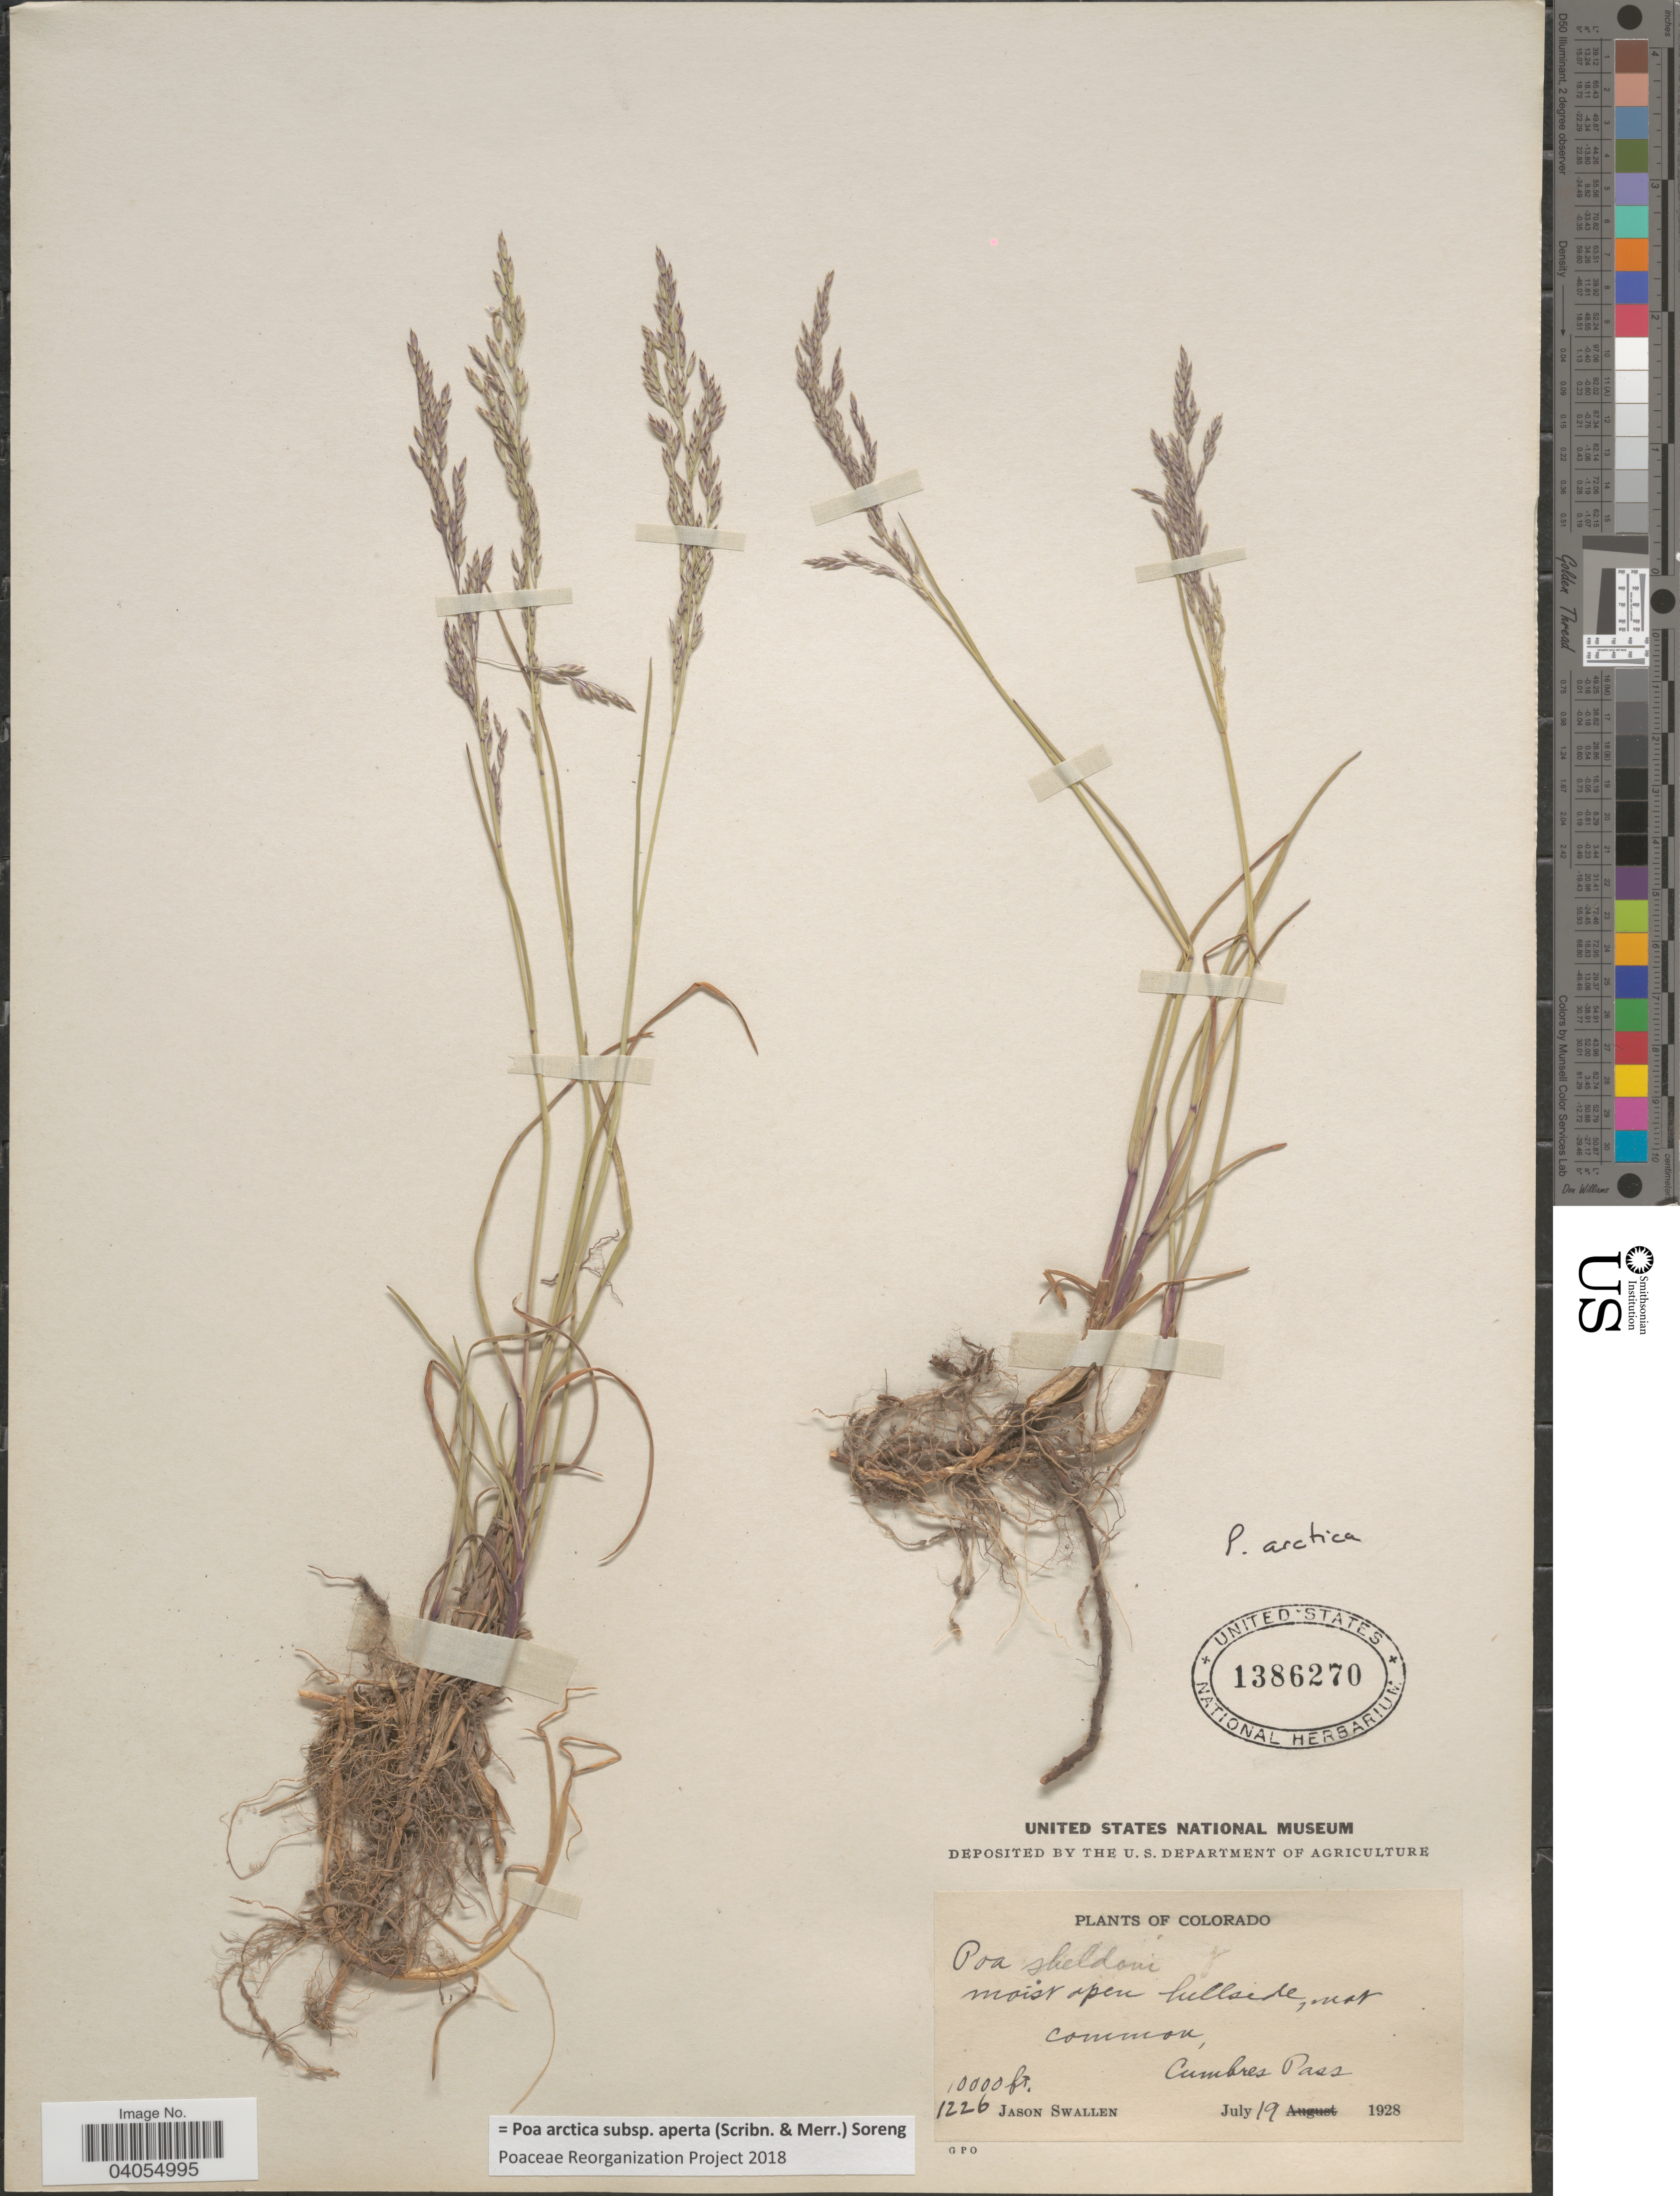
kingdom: Plantae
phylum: Tracheophyta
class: Liliopsida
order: Poales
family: Poaceae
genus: Poa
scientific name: Poa arctica subsp. aperta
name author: (Scribn. & Merr.) Soreng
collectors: J. R. Swallen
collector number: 1226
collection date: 1928-07-19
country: United States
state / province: Colorado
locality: Cumbres Pass.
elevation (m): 3048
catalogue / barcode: US 1386270